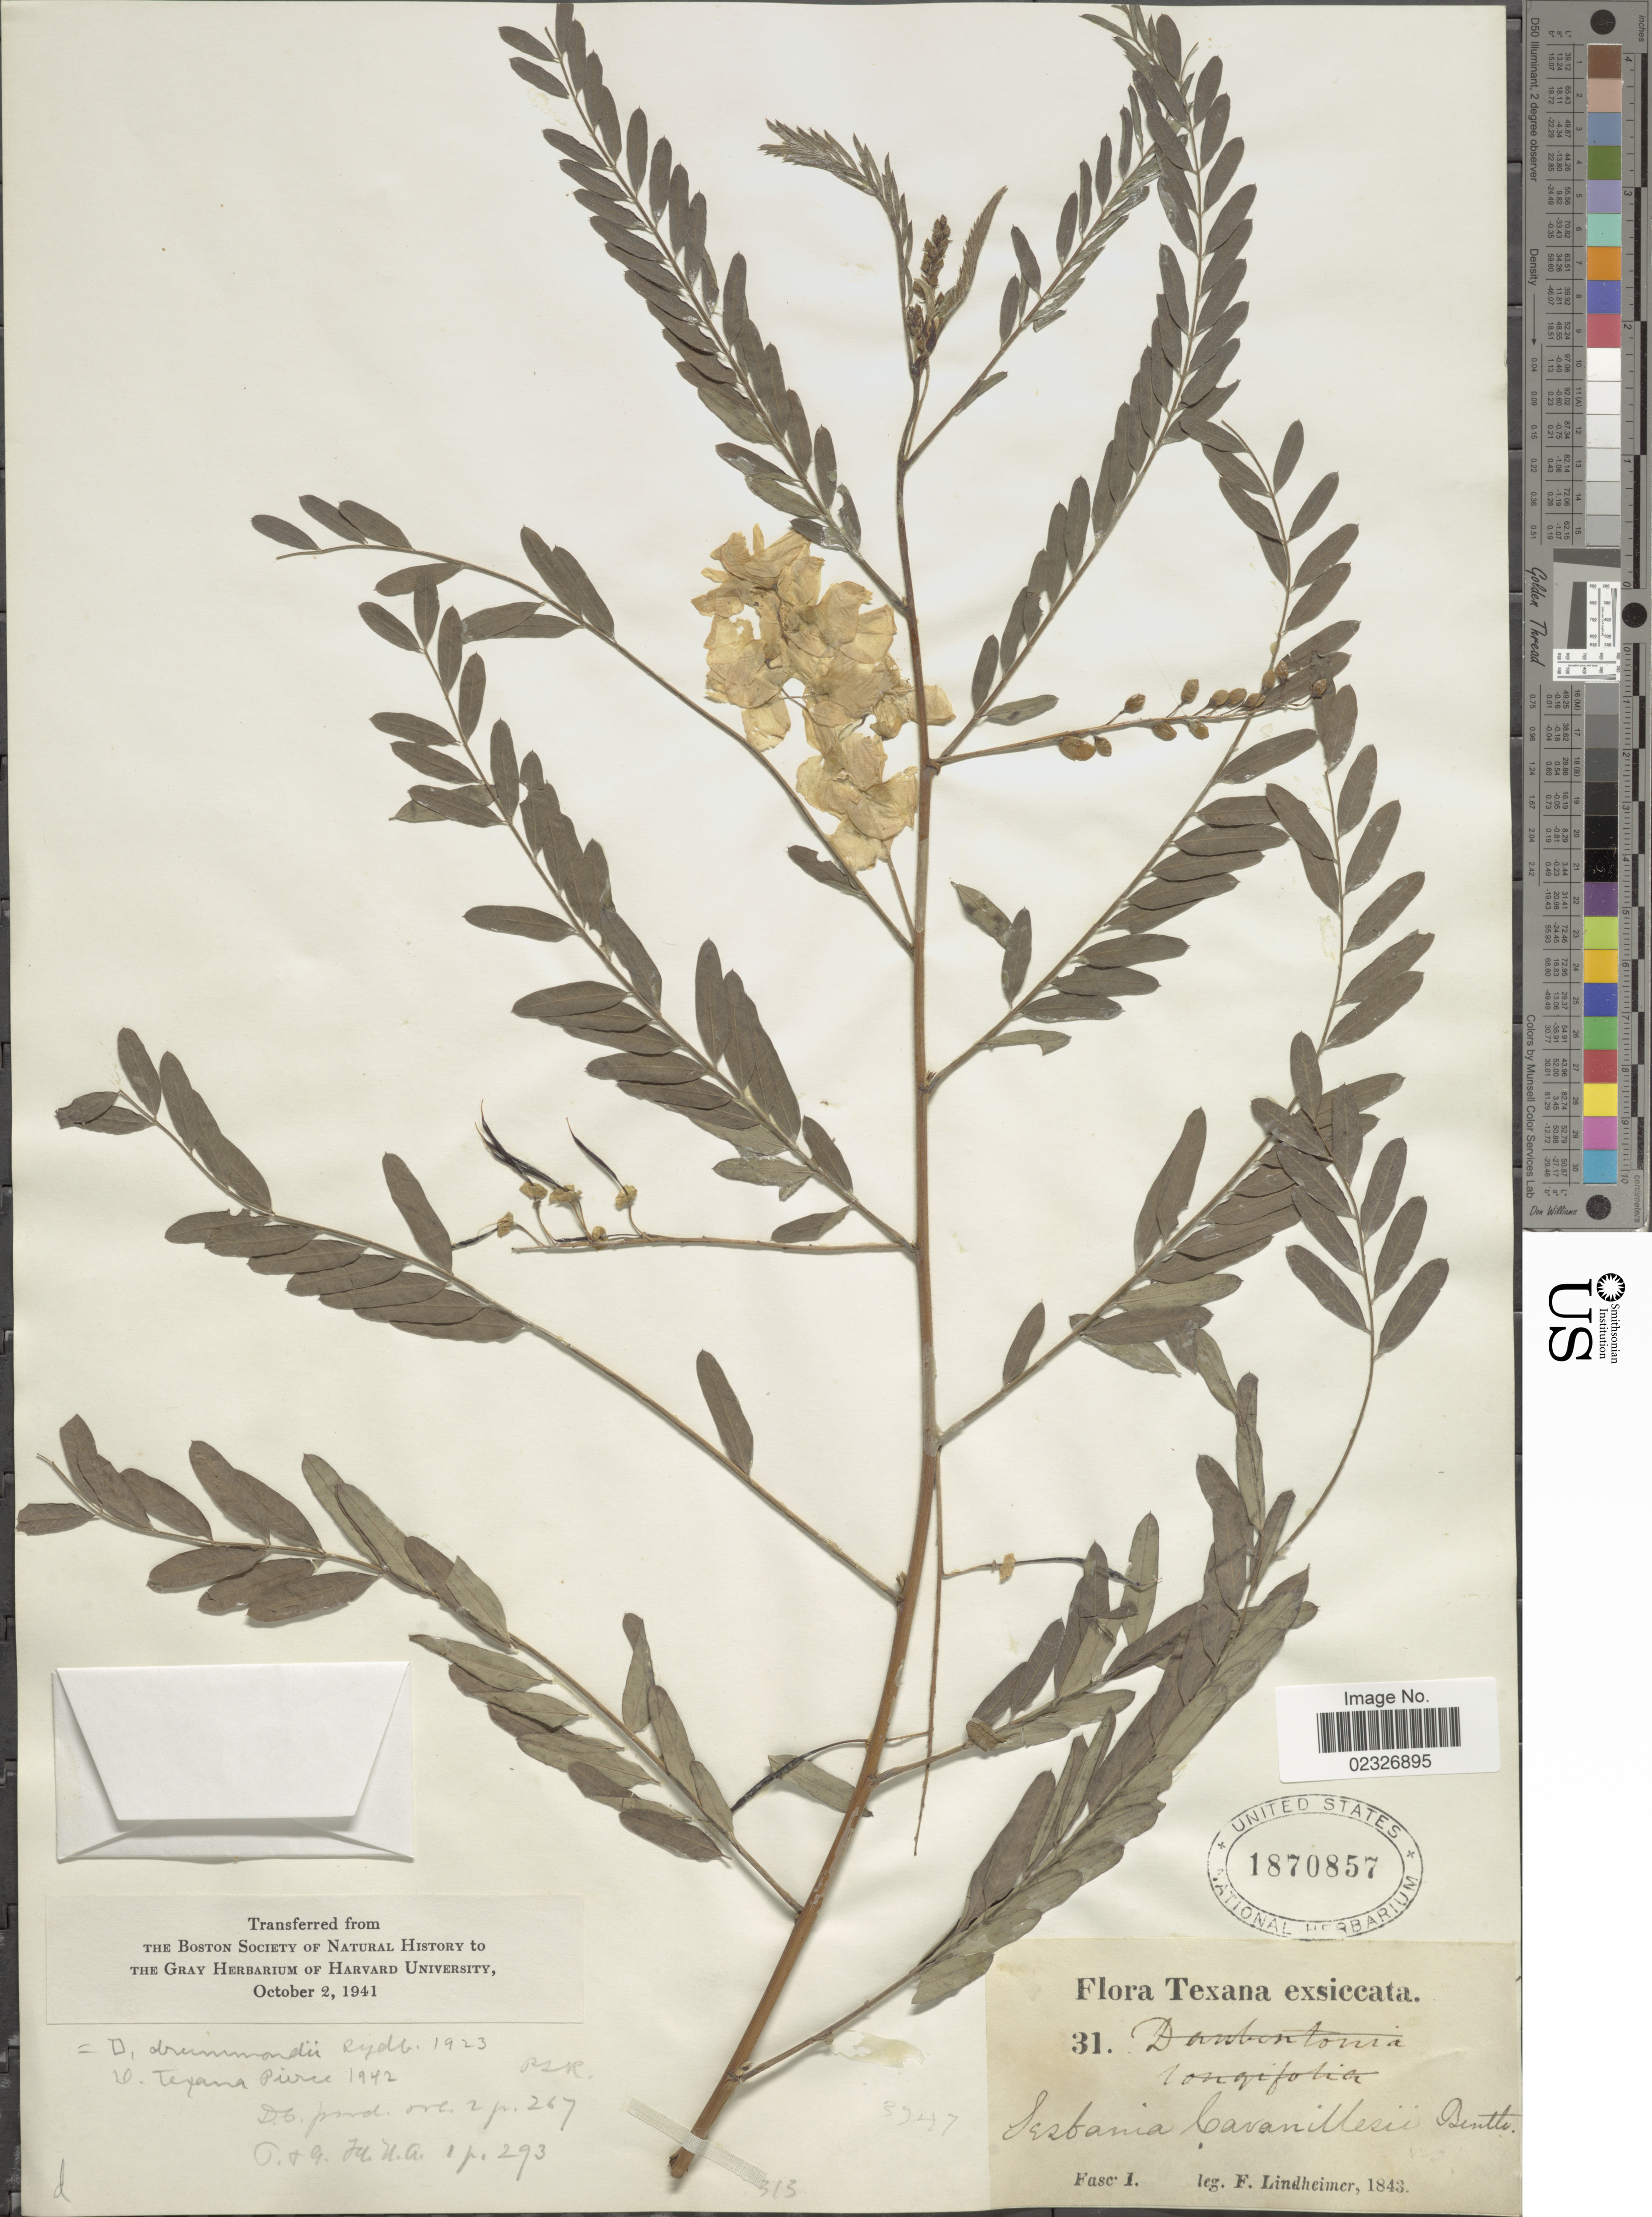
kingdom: Plantae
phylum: Tracheophyta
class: Magnoliopsida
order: Fabales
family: Fabaceae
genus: Sesbania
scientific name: Sesbania drummondii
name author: (Rydb.) Cory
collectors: F. J. Lindheimer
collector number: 31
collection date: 1843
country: United States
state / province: Texas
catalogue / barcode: US 1870857